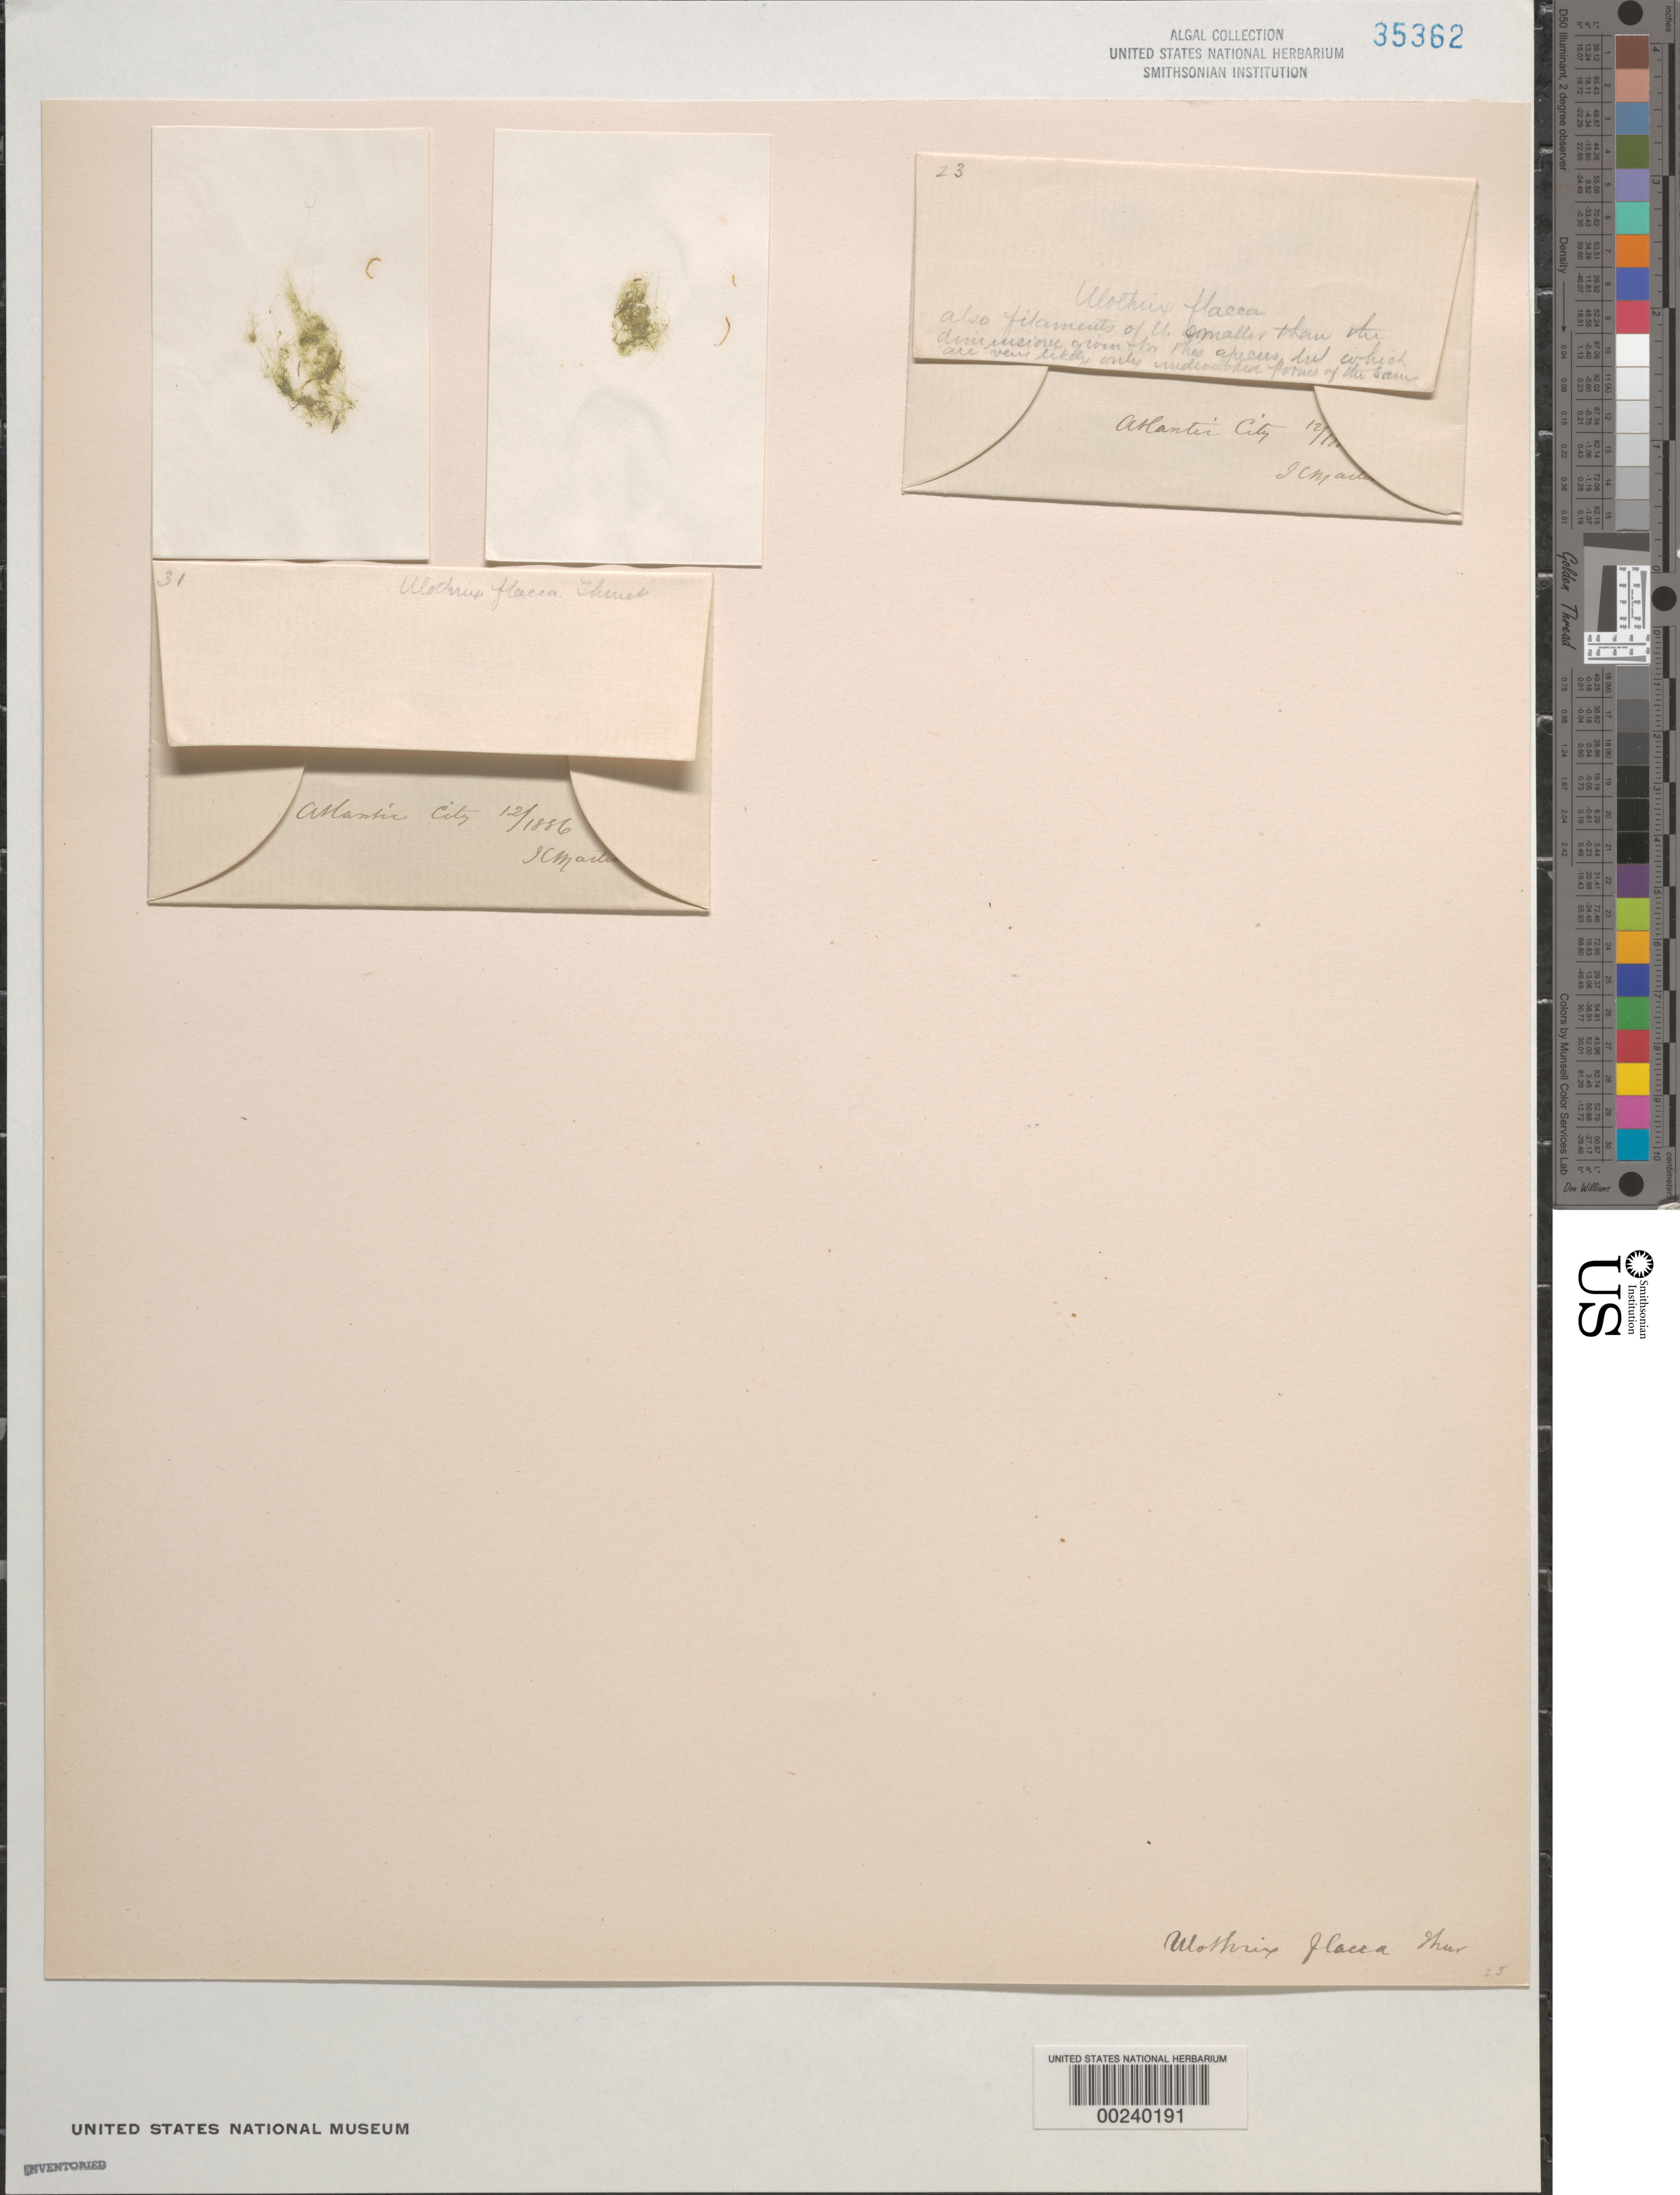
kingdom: Plantae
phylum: Chlorophyta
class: Ulvophyceae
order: Ulotrichales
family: Ulotrichaceae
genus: Ulothrix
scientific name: Ulothrix flacca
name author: (Dillwyn) Thur. in Le Jol.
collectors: I. C. Martindale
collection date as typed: Dec 1886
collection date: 1886-12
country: United States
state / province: New Jersey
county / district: Atlantic County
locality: Atlantic City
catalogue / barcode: US 35362